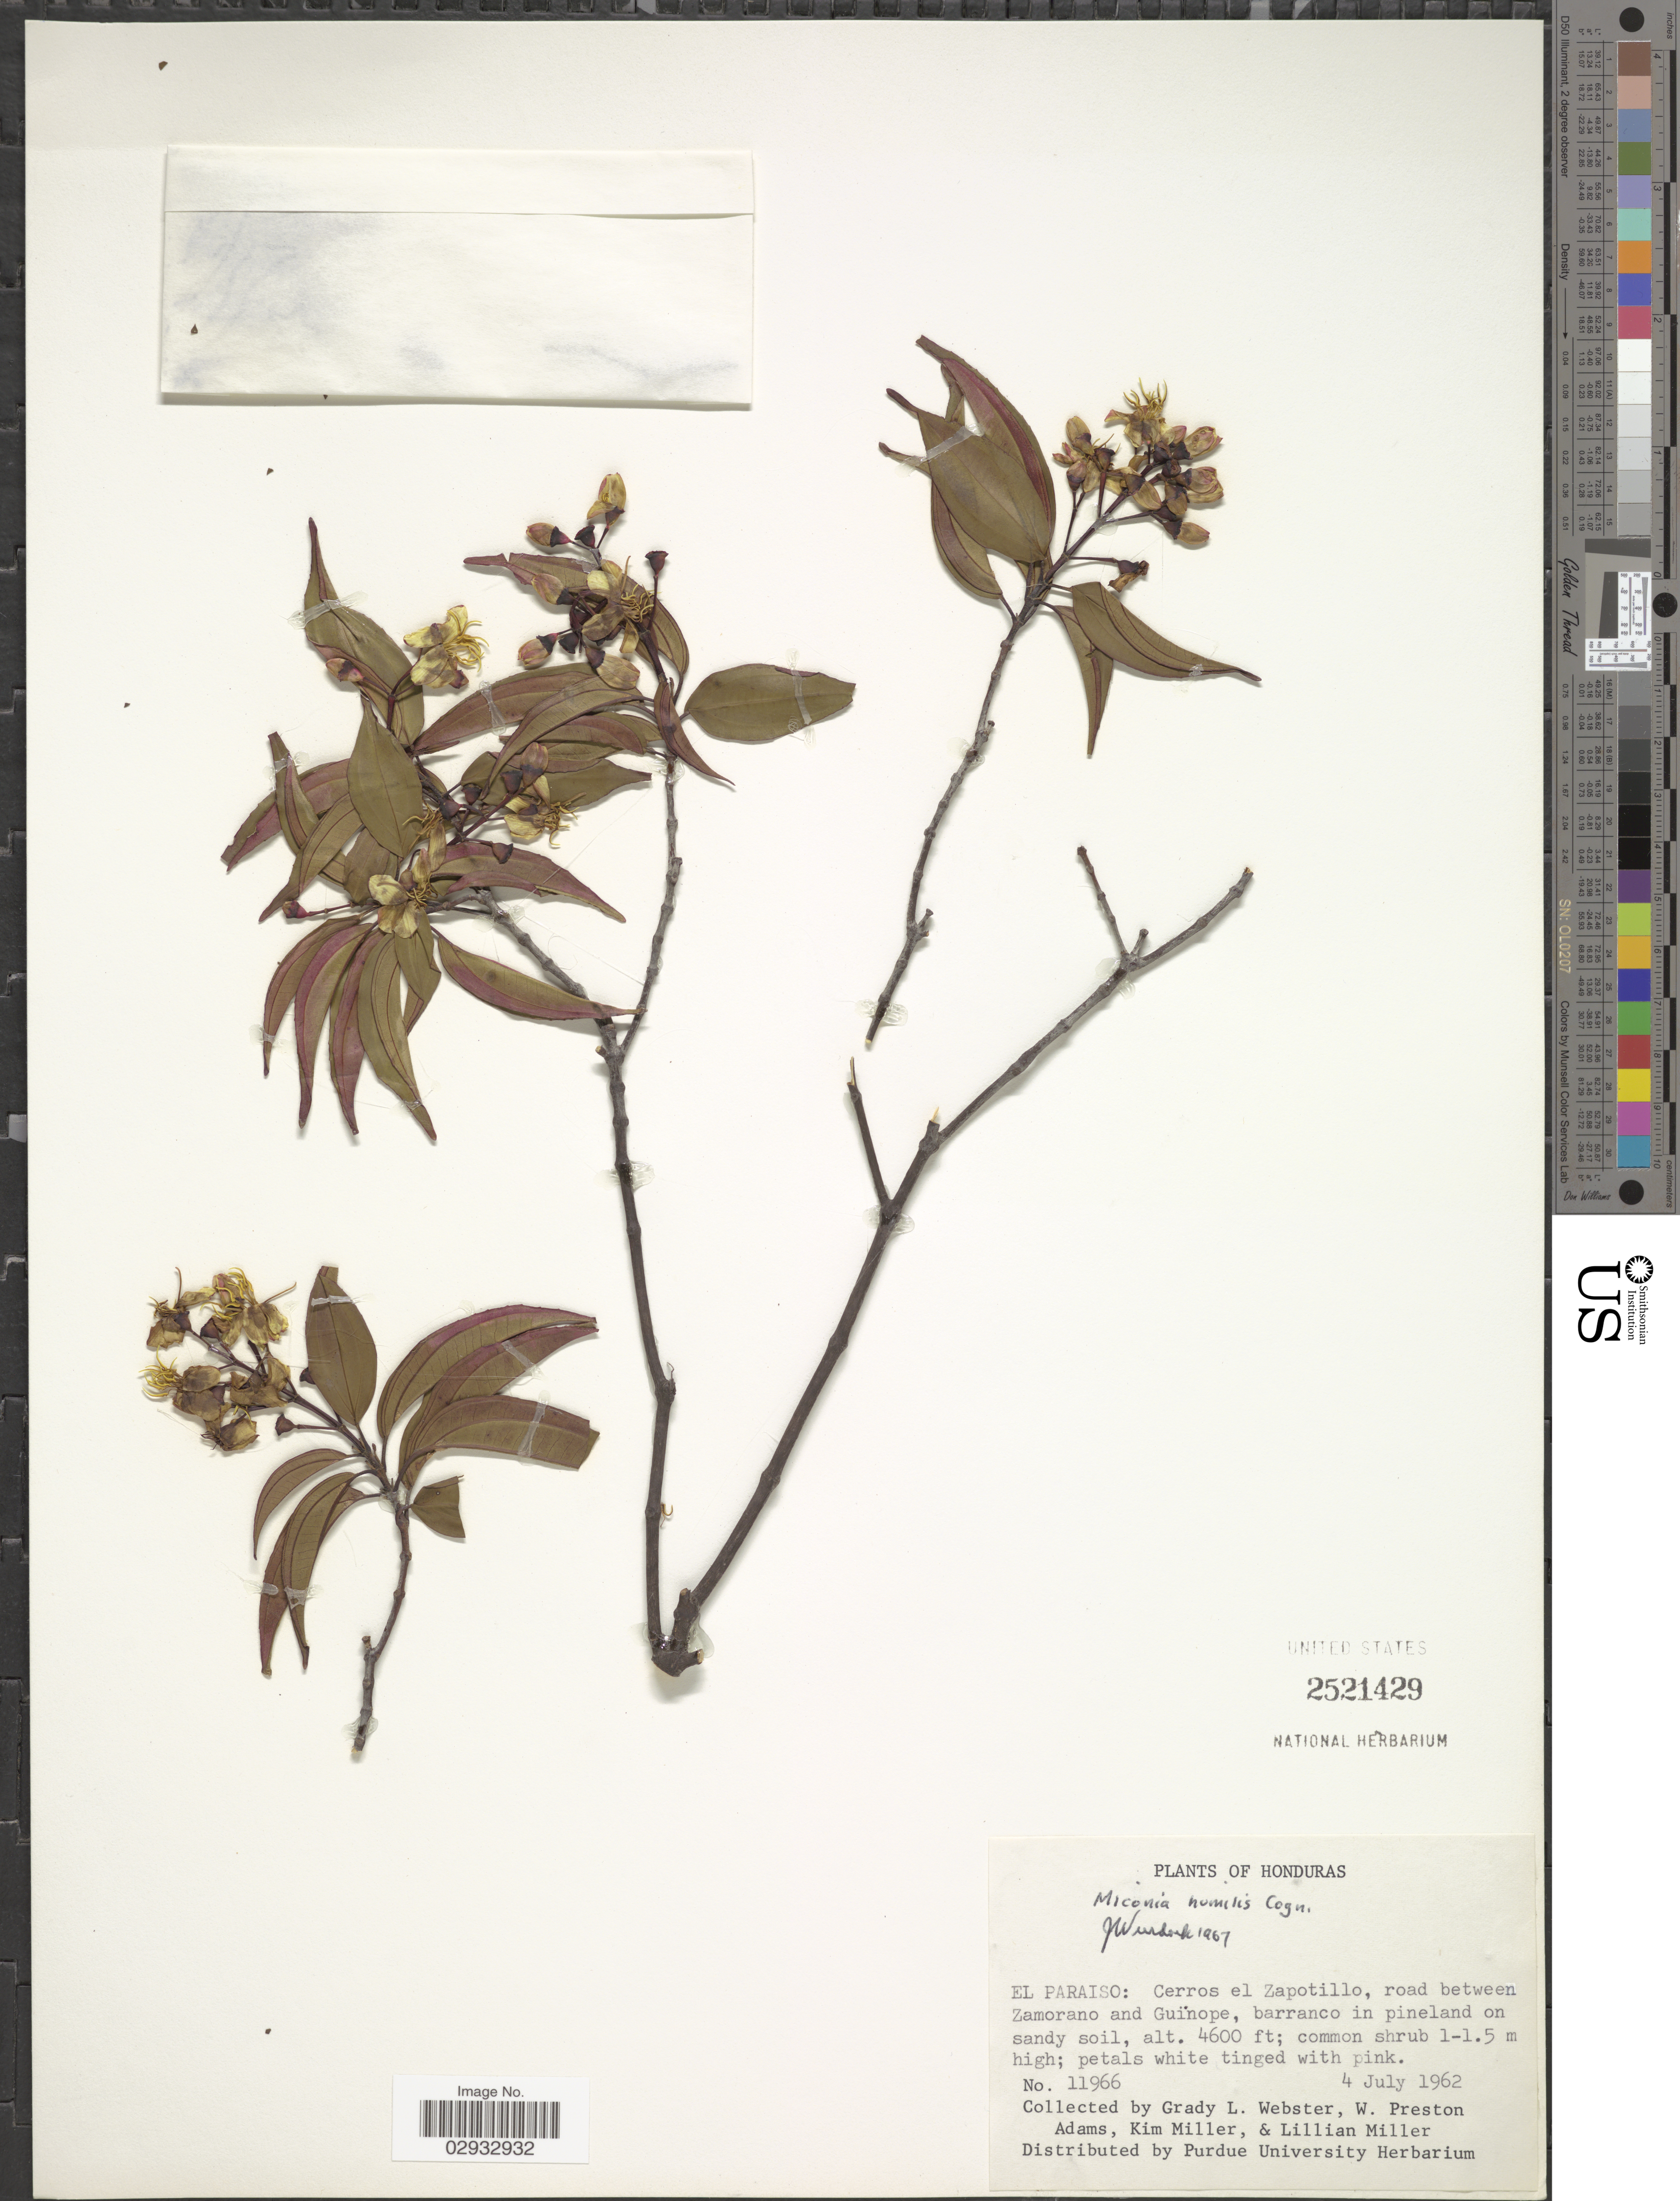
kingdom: Plantae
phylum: Tracheophyta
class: Magnoliopsida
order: Myrtales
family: Melastomataceae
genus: Miconia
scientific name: Miconia humilis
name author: Cogn.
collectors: G. L. Webster, W. P. Adams, K. Miller & L. Miller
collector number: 11966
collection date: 1962-07-04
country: Honduras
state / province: El Paraíso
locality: El Paraiso: Cerros el Zapotillo, road between Zamorano and Guïnope, barranco in pineland on sandy soil.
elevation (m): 1402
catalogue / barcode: US 2521429